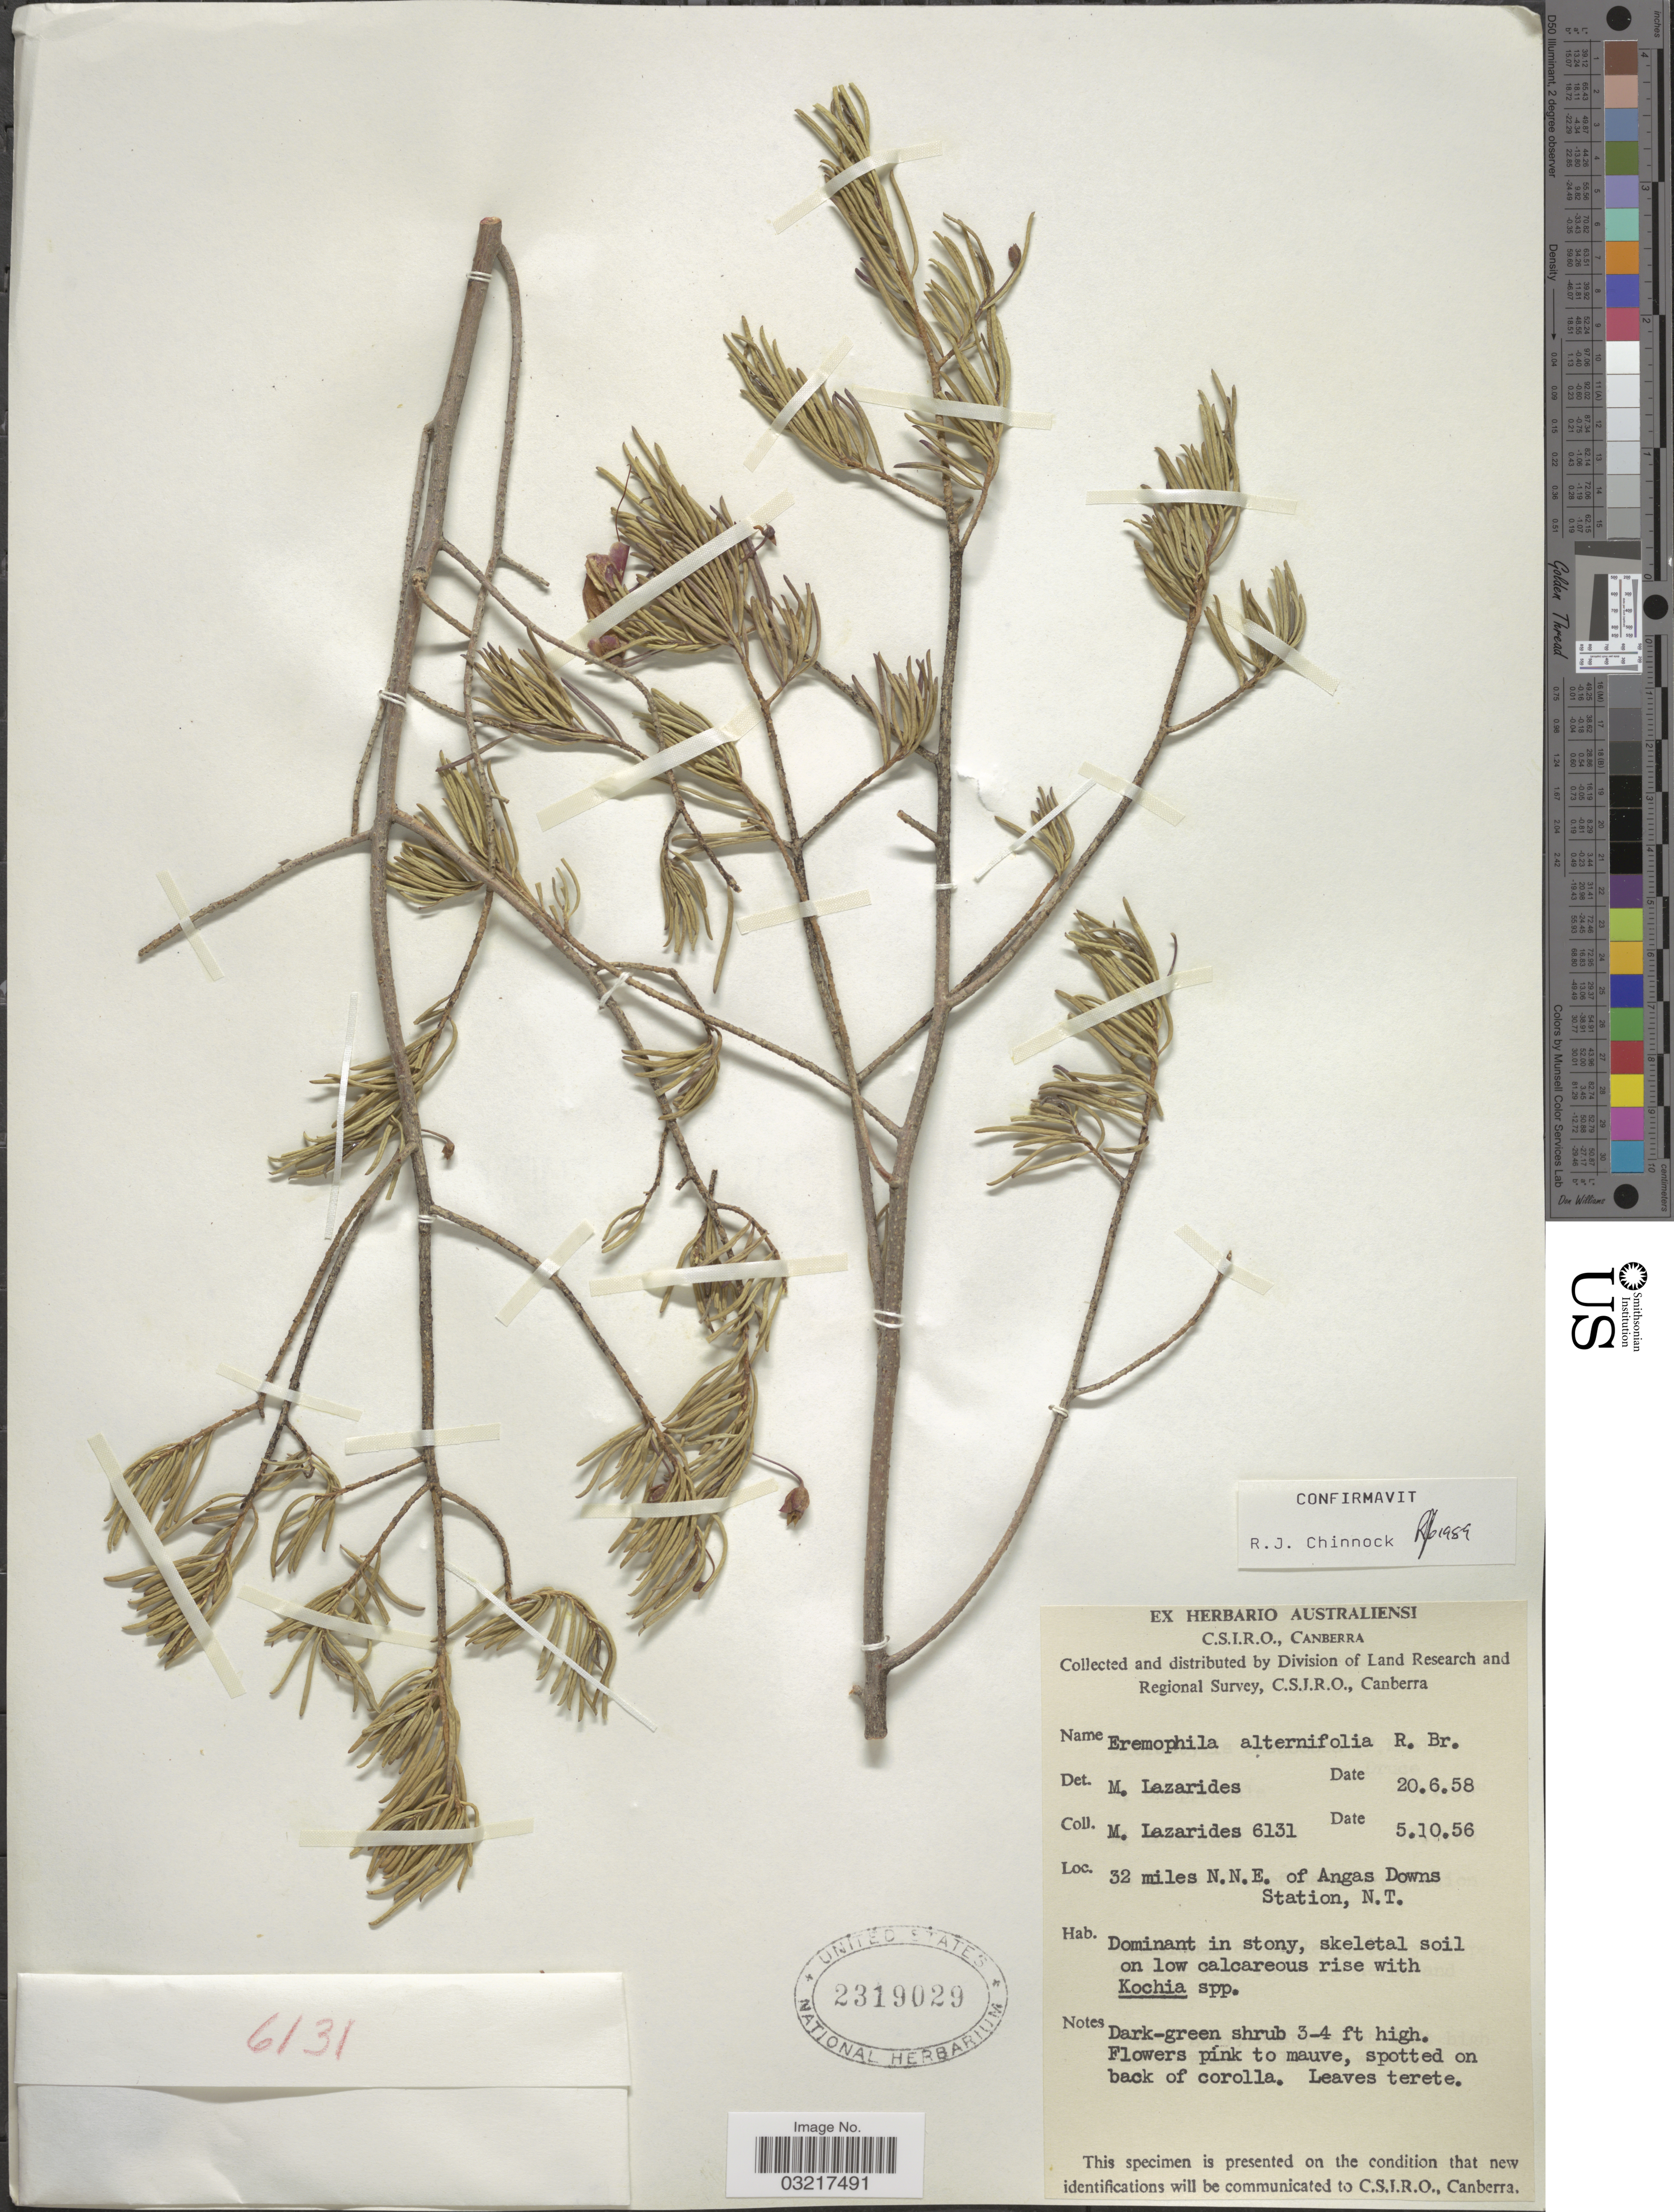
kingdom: Plantae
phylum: Tracheophyta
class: Magnoliopsida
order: Lamiales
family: Scrophulariaceae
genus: Eremophila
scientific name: Eremophila alternifolia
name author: R. Br.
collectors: M. Lazarides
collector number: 6131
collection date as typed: Transcribed d/m/y: 5/10/56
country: Australia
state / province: Northern Territory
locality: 32 miles N.N.E. of Agnas Downs Station, N. T.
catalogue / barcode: US 2319029